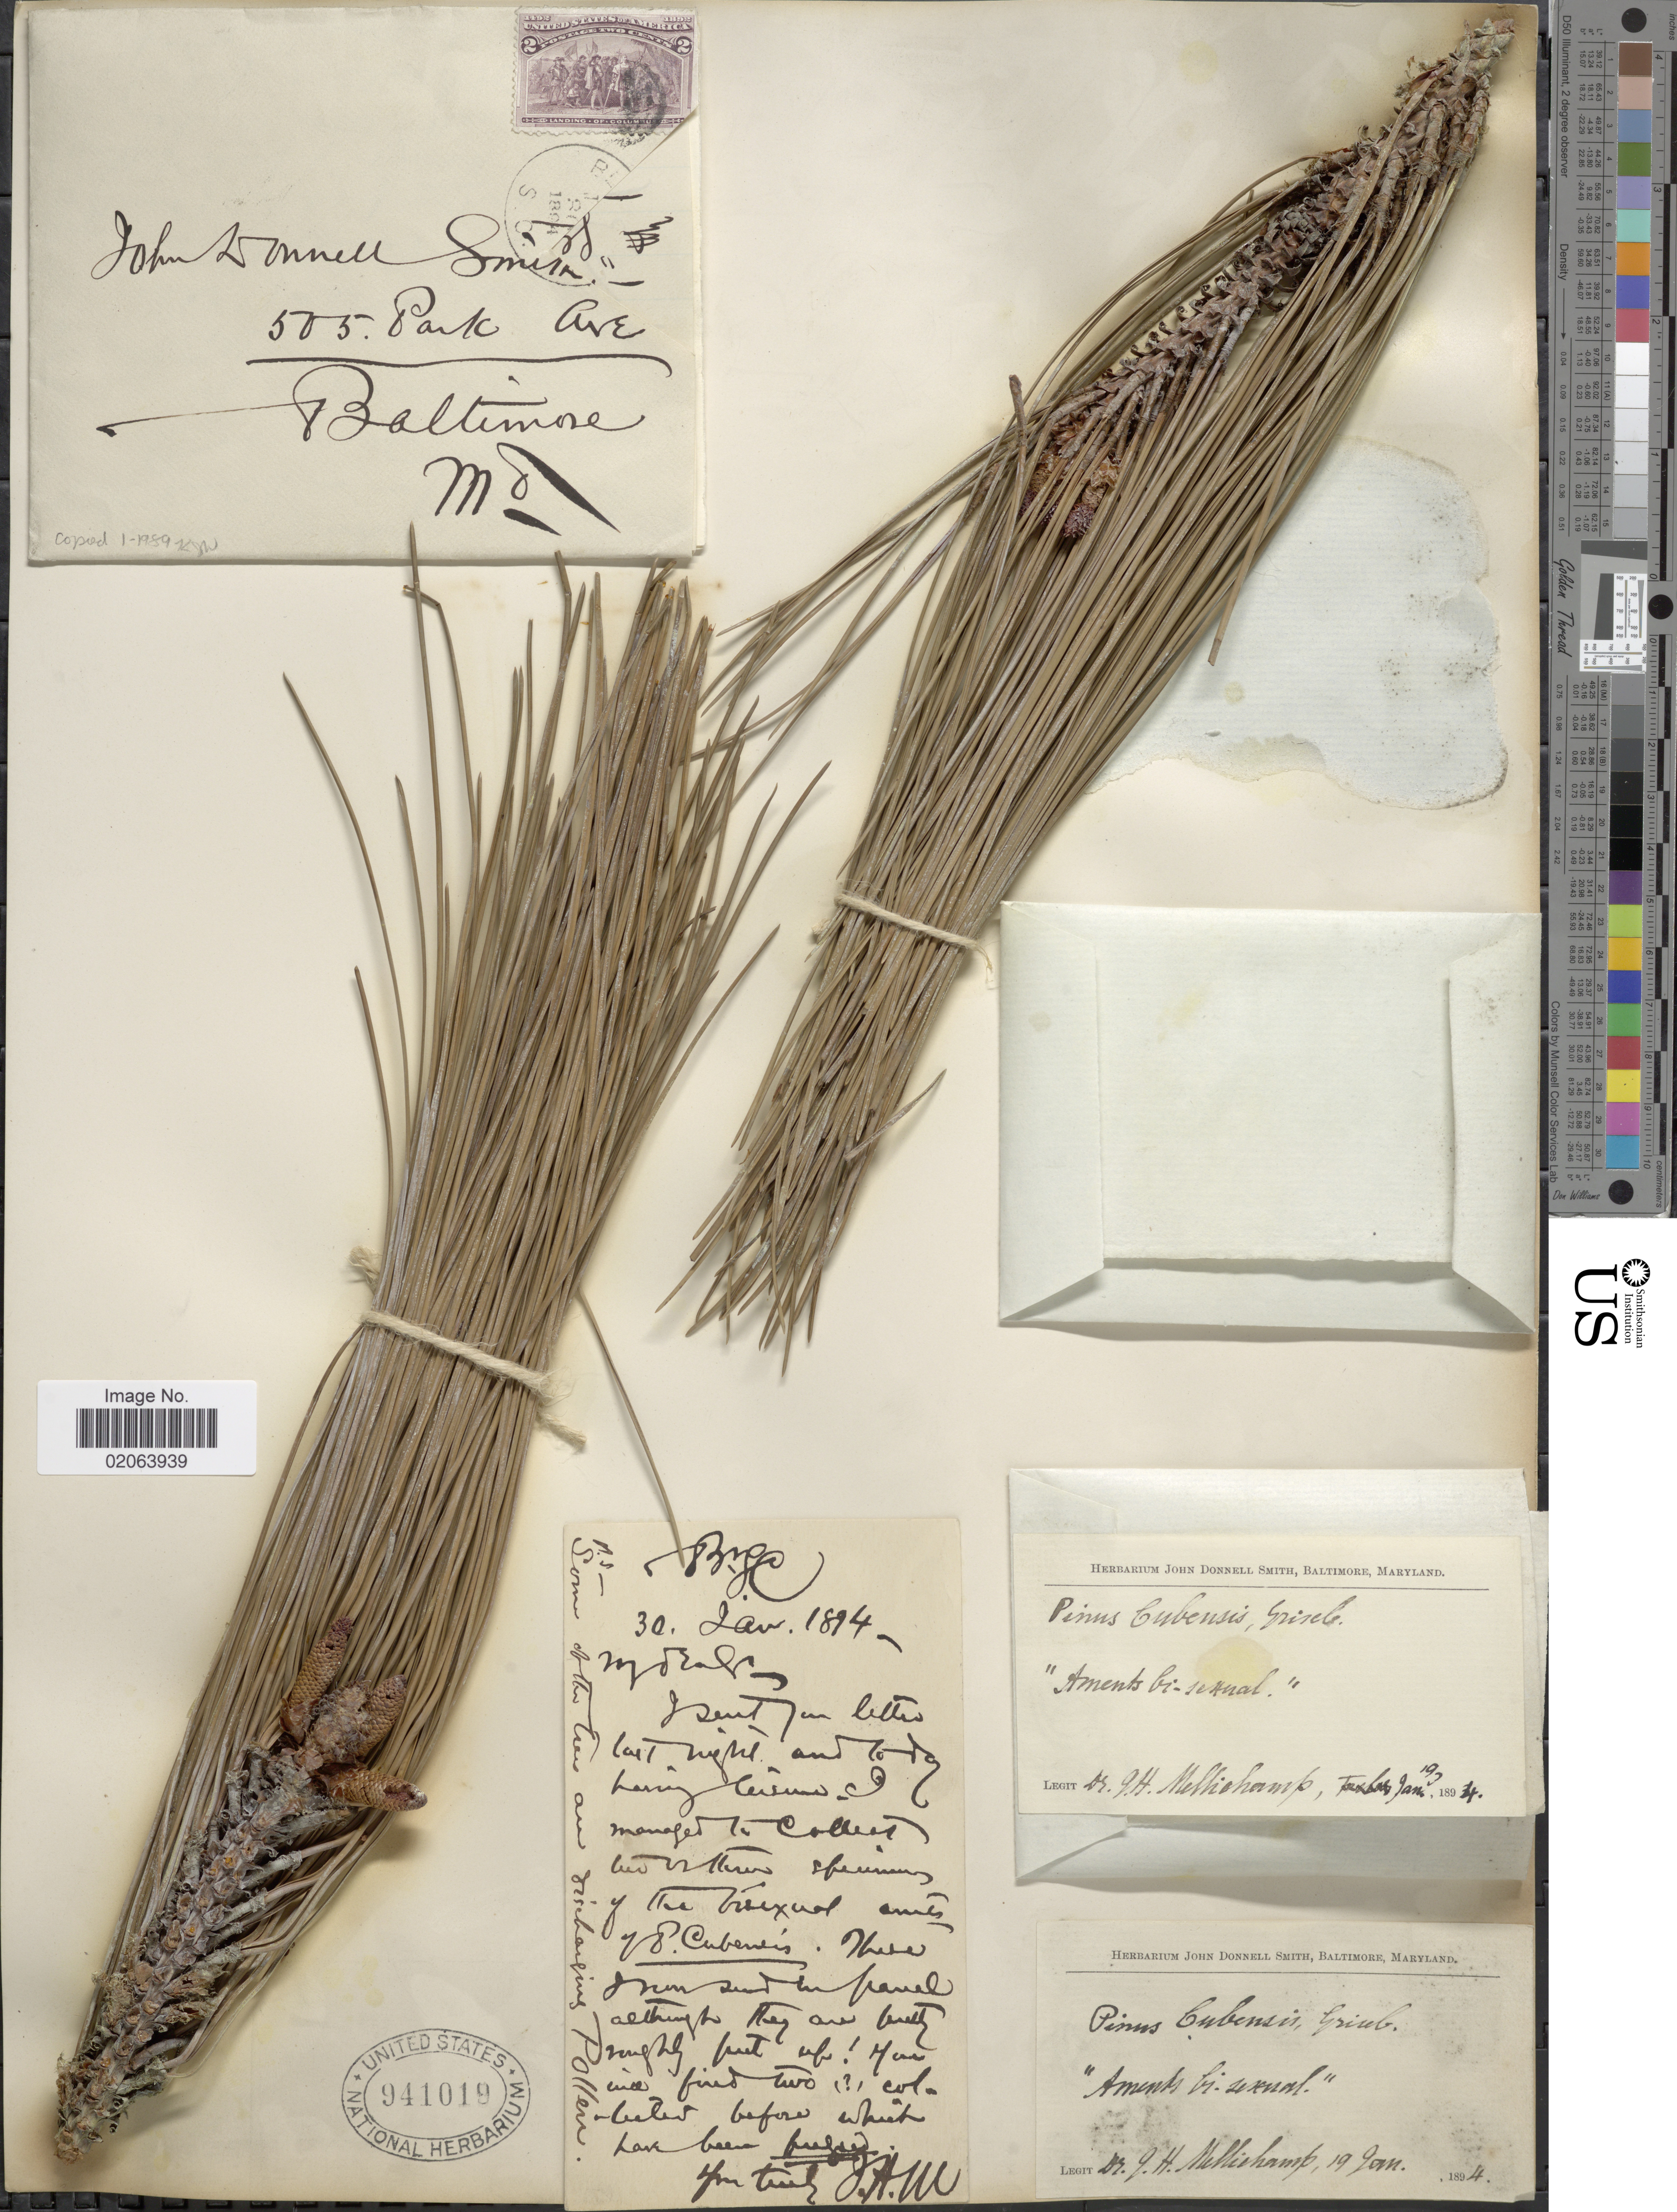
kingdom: Plantae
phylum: Tracheophyta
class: Pinopsida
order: Pinales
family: Pinaceae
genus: Pinus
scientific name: Pinus elliottii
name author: Engelm.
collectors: J. H. Mellichamp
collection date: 1894-01-19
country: United States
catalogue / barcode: US 941019